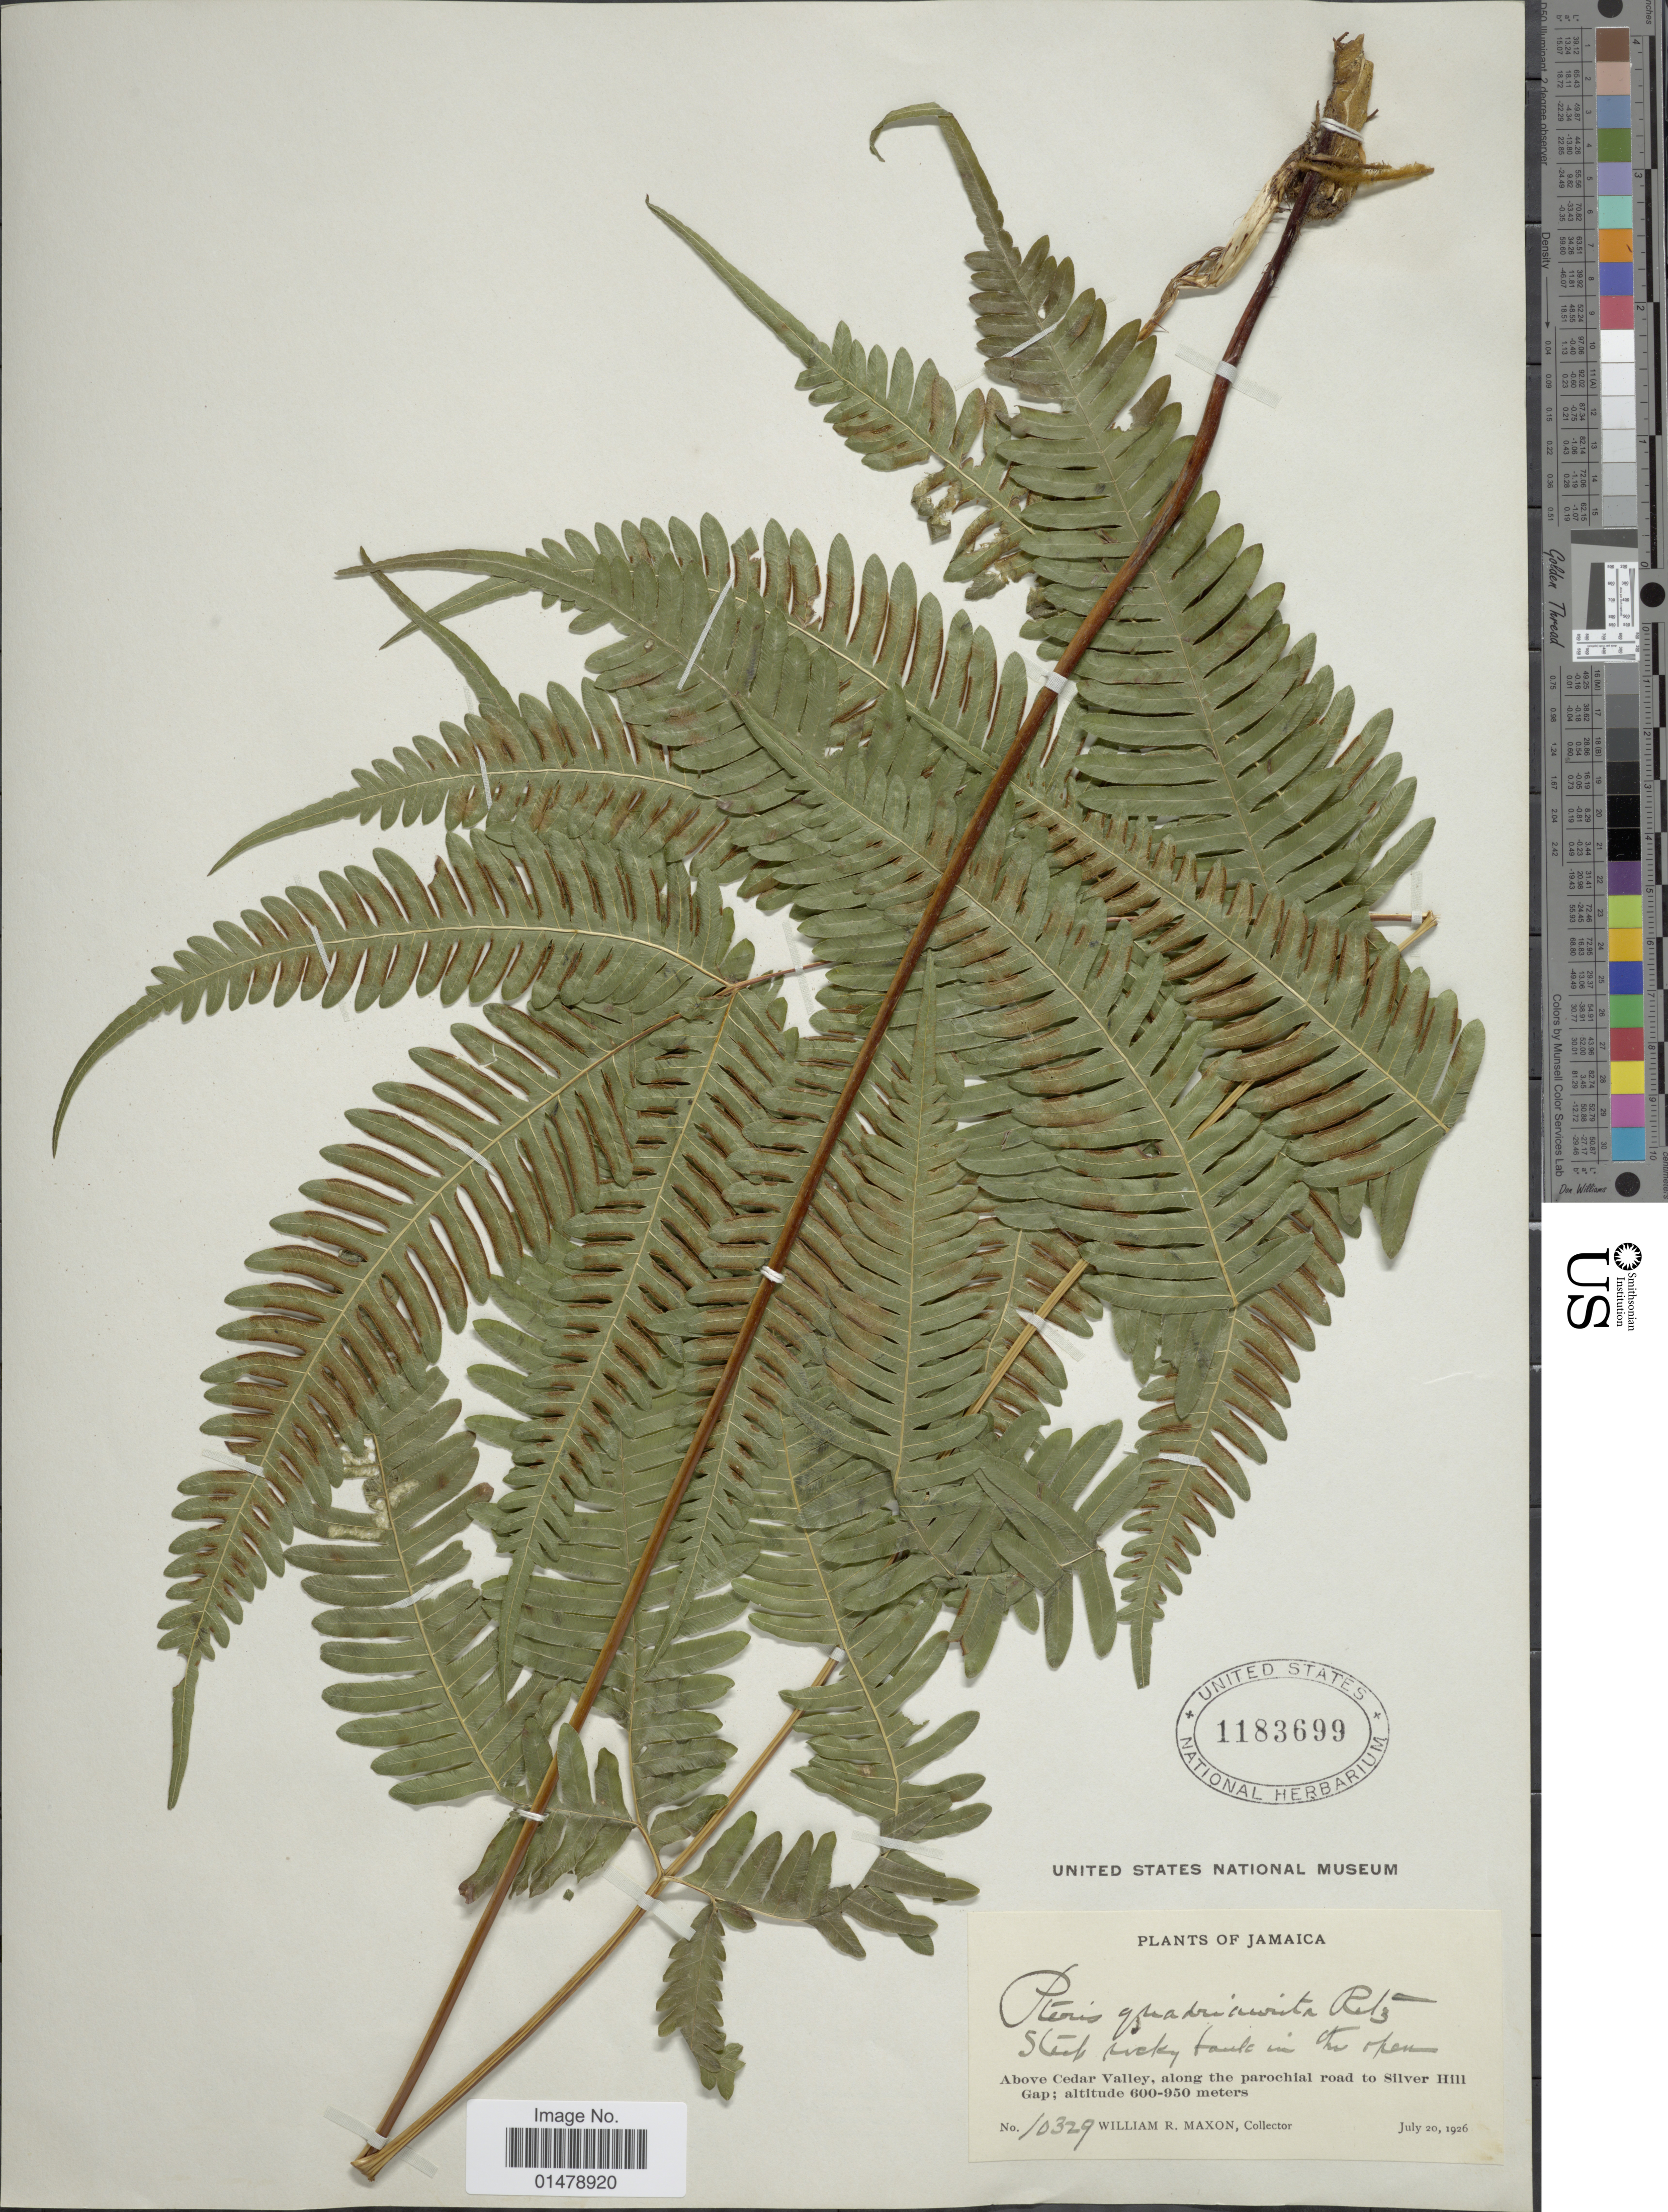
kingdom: Plantae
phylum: Tracheophyta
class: Polypodiopsida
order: Polypodiales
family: Pteridaceae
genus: Pteris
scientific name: Pteris quadriaurita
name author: Retz.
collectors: W. R. Maxon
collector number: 10329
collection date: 1926-07-20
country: Jamaica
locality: Above Cedar Valley, along the parochial road to Silver Hill Gap.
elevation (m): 600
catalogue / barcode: US 1183699